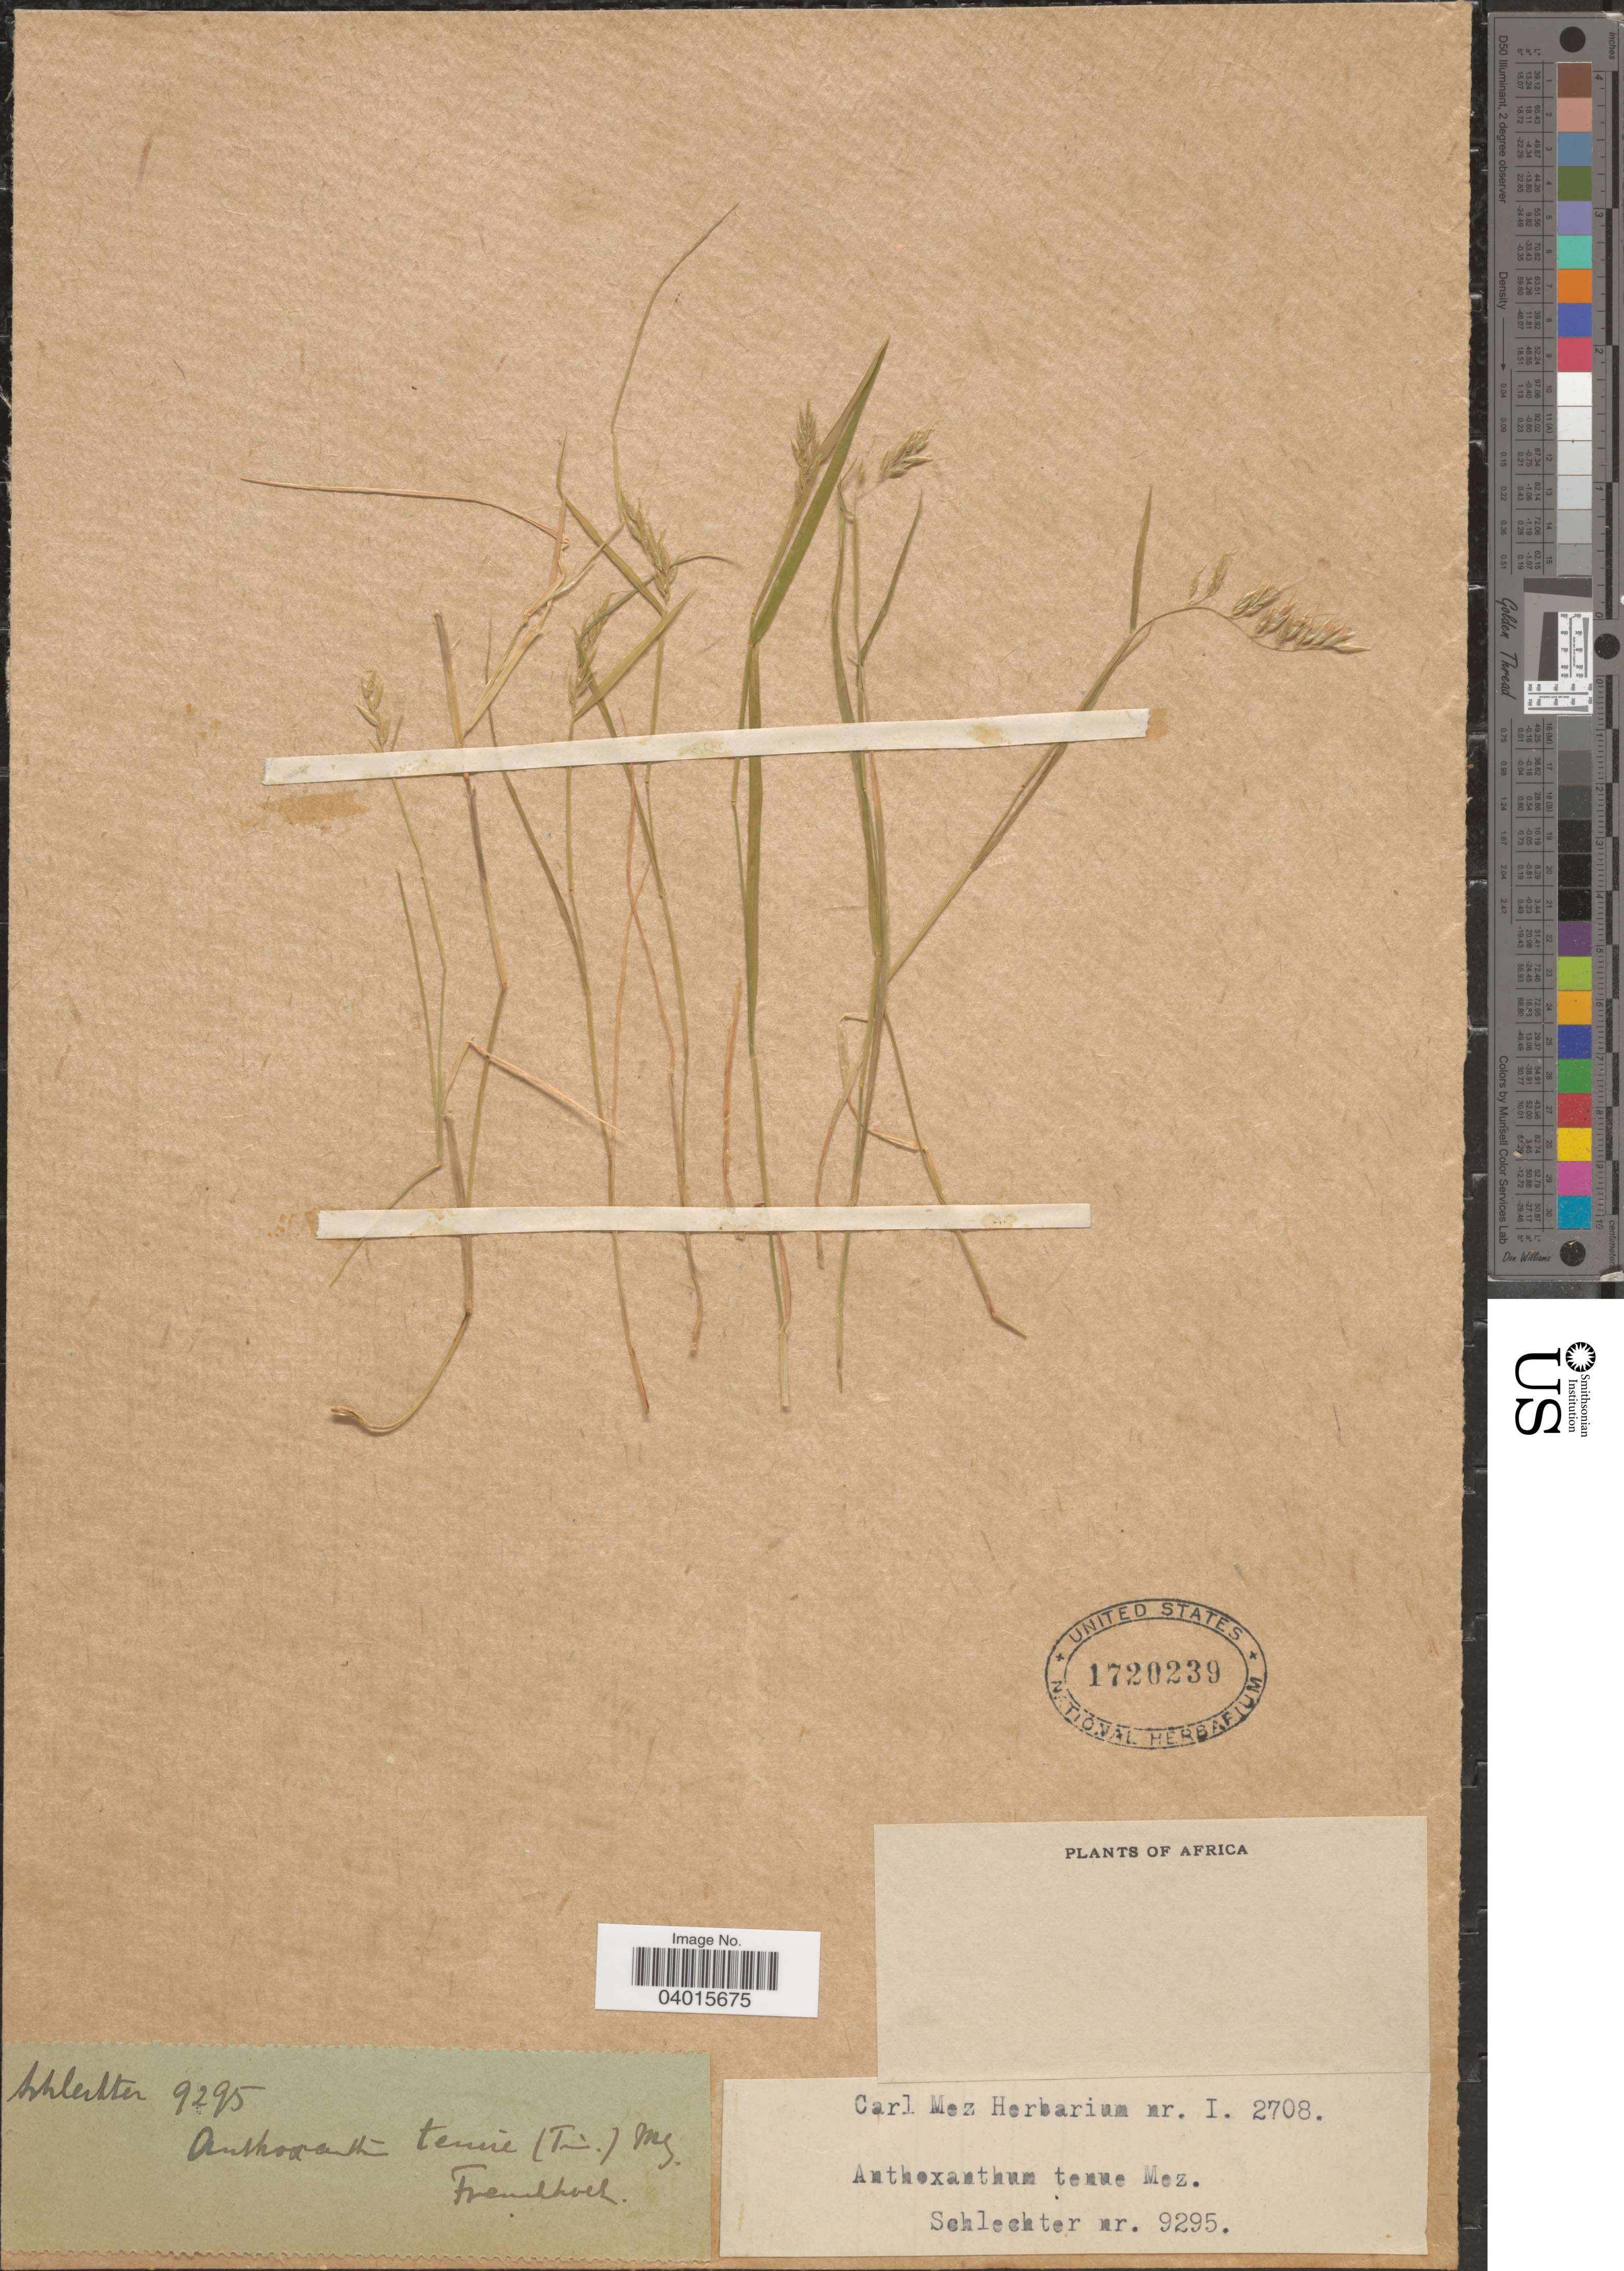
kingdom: Plantae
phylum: Tracheophyta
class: Liliopsida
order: Poales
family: Poaceae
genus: Anthoxanthum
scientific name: Anthoxanthum tongo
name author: (Nees ex Trin.) Stapf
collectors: Schlechter, --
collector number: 9295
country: South Africa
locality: Africa. Frenchhoek.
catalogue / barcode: US 1720239